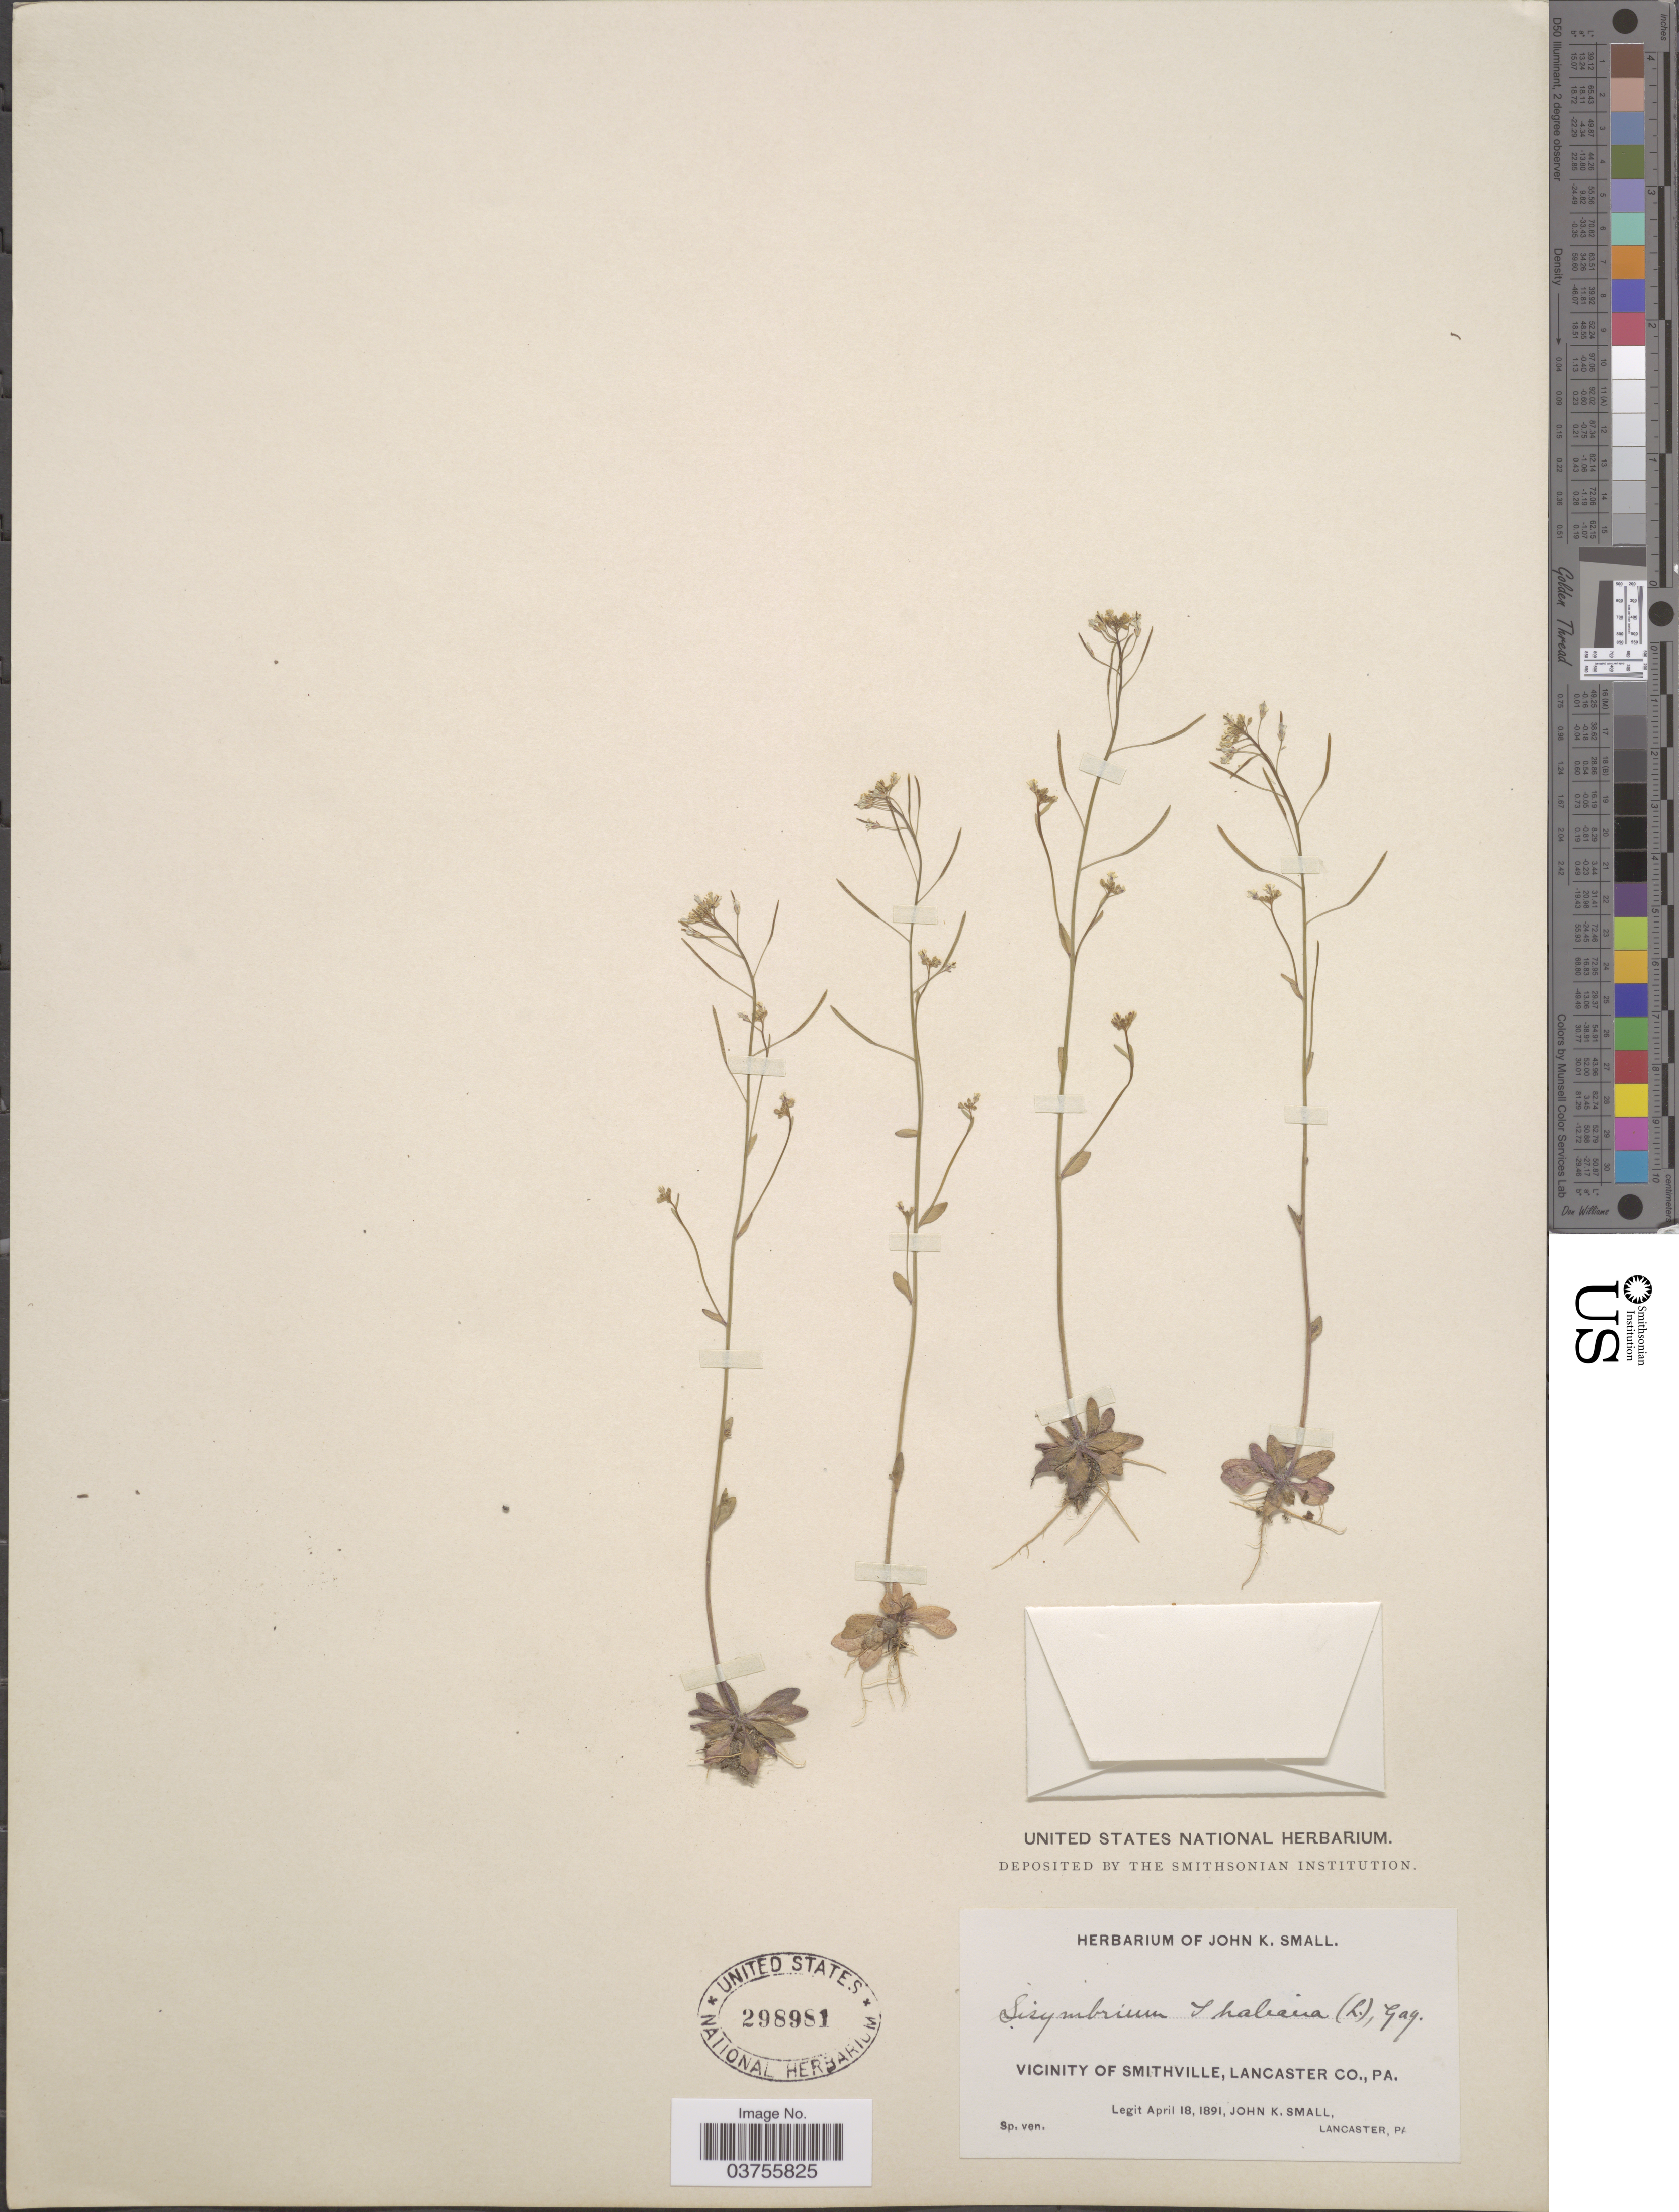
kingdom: Plantae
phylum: Tracheophyta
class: Magnoliopsida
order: Brassicales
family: Brassicaceae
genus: Arabidopsis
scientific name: Arabidopsis thaliana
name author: (L.) Heynh.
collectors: J. K. Small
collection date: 1891-04-18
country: United States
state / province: Pennsylvania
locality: Vicinity of Smithville, Lancaster Co.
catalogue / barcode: US 298981